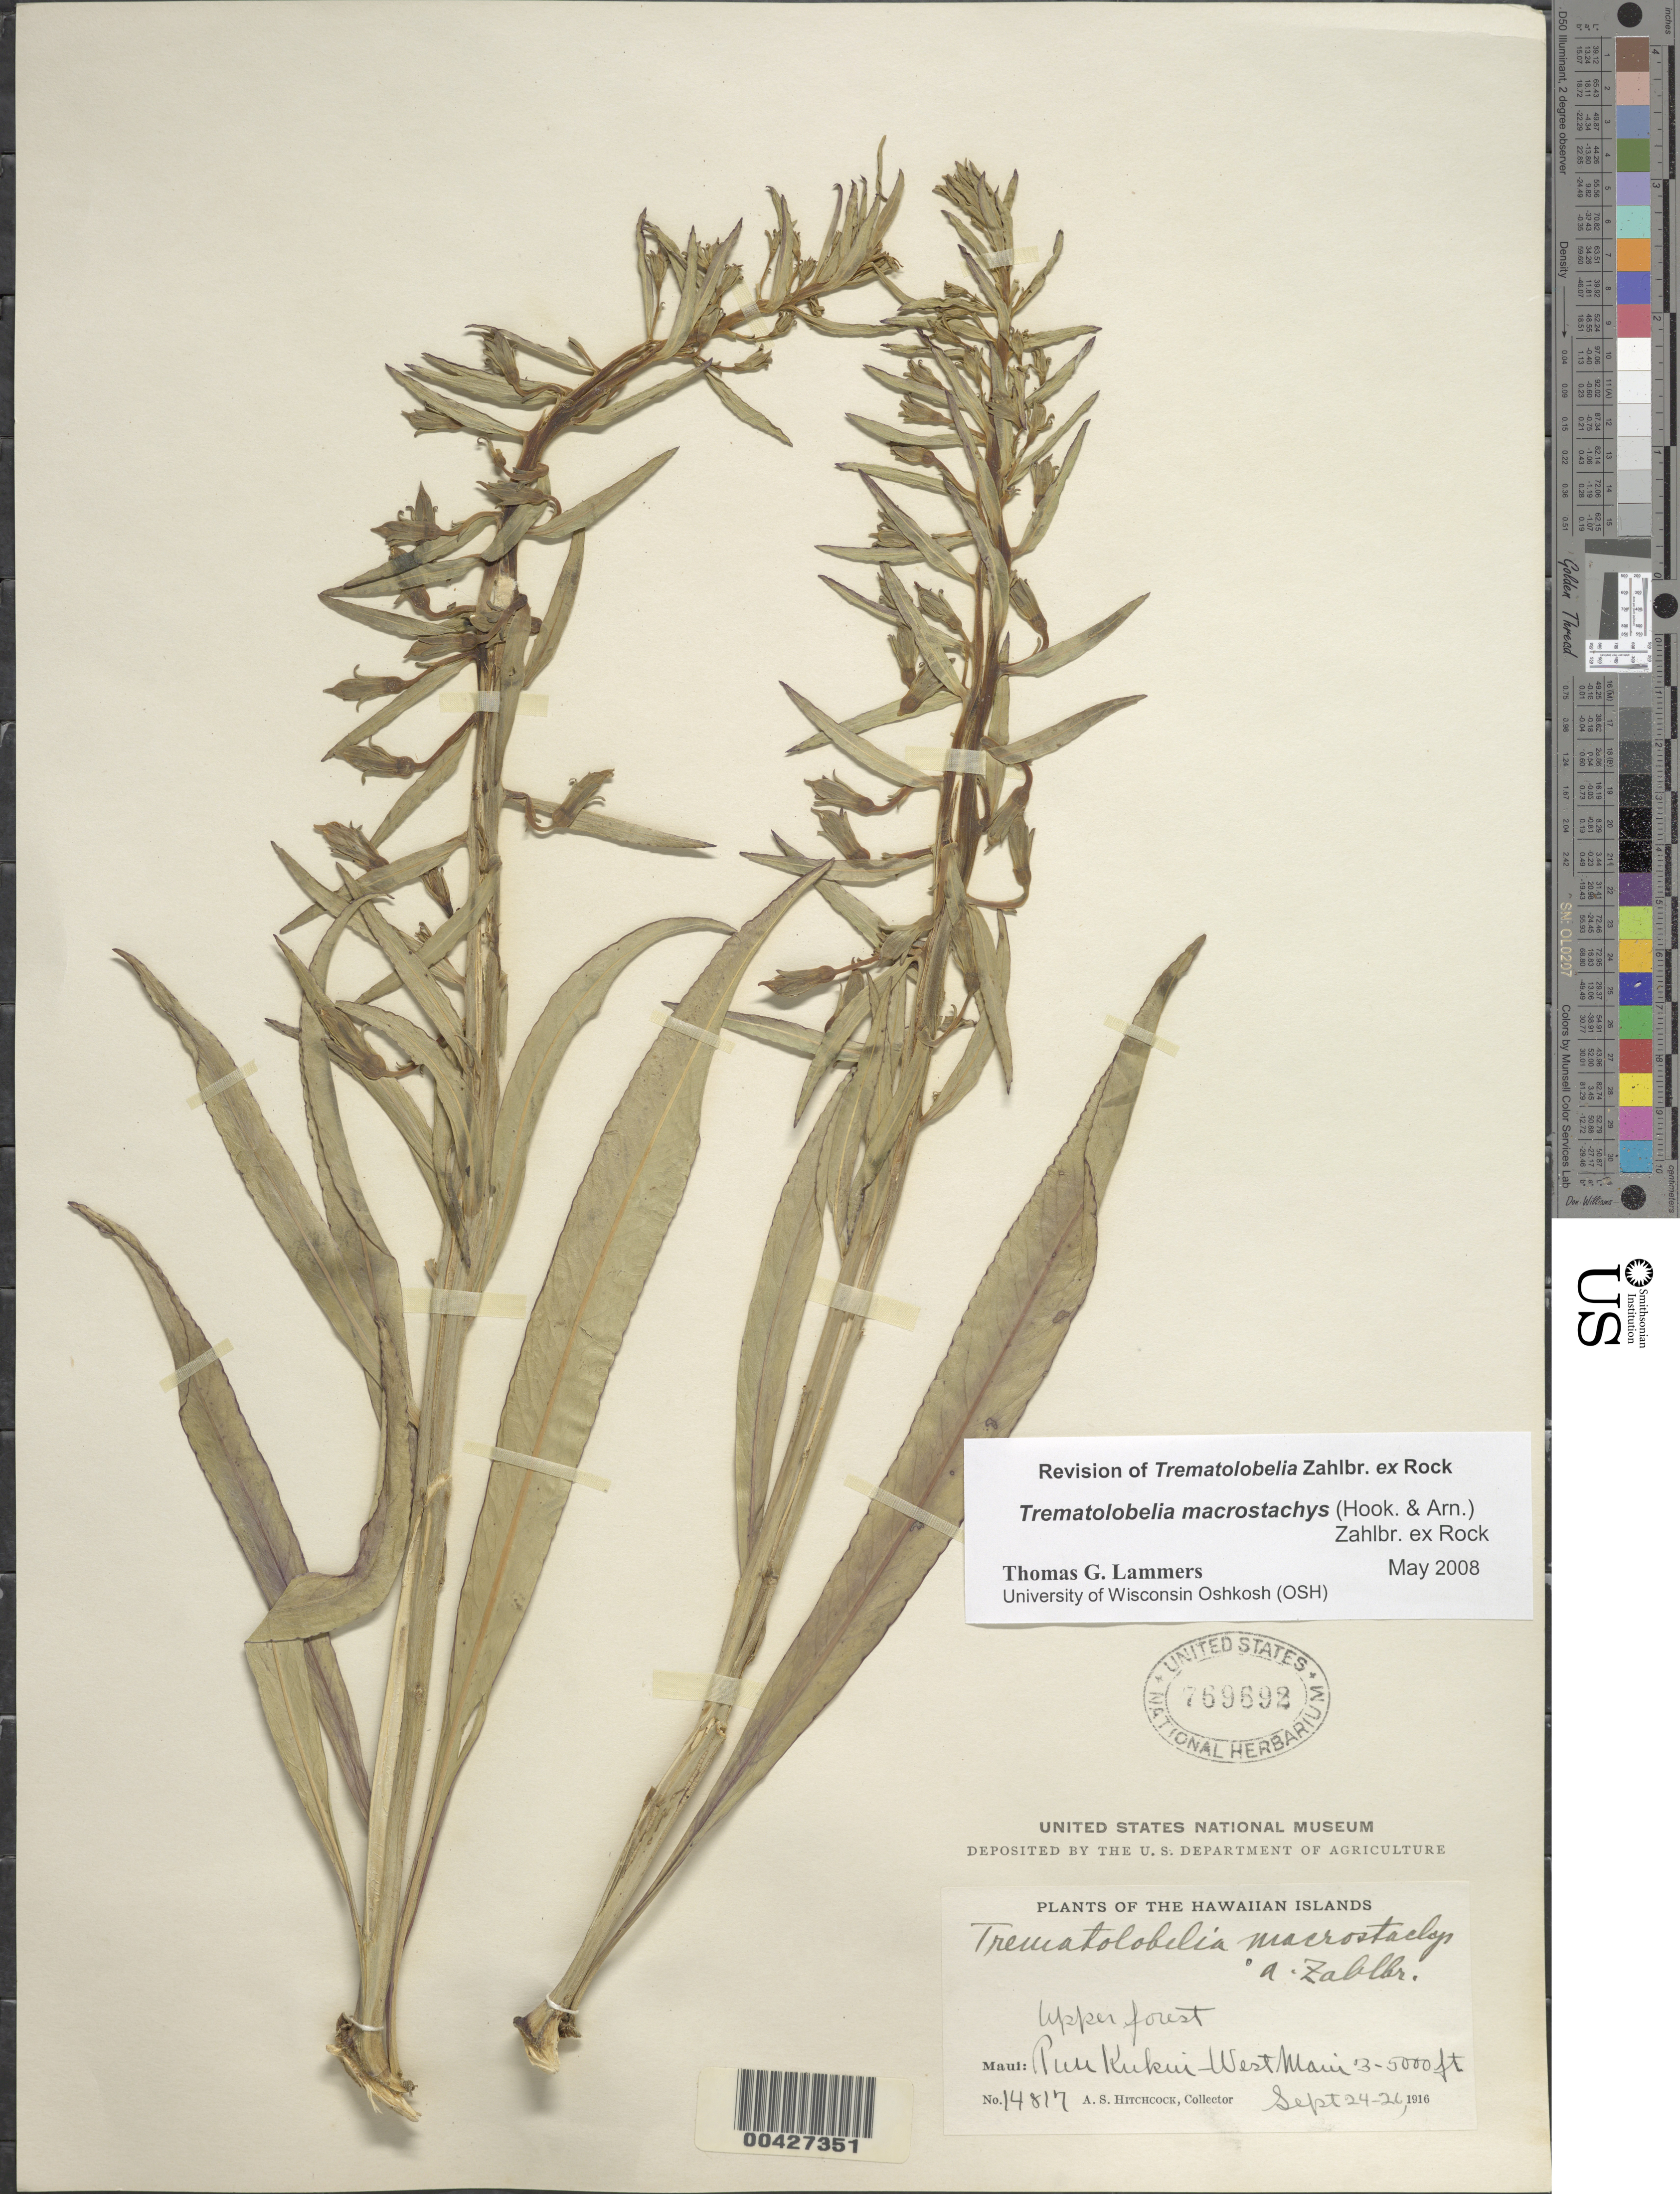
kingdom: Plantae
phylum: Tracheophyta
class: Magnoliopsida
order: Asterales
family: Campanulaceae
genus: Trematolobelia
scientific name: Trematolobelia macrostachys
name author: (Hook. & Arn.) Zahlbr. ex Rock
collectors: A. S. Hitchcock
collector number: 14817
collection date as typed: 24 Sep 1916 to 26 Sep 1916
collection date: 1916-09-24/1916-09-26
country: United States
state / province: Hawaii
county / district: Maui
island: Maui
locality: Puu Kukui, West Maui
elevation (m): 914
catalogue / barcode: US 769692